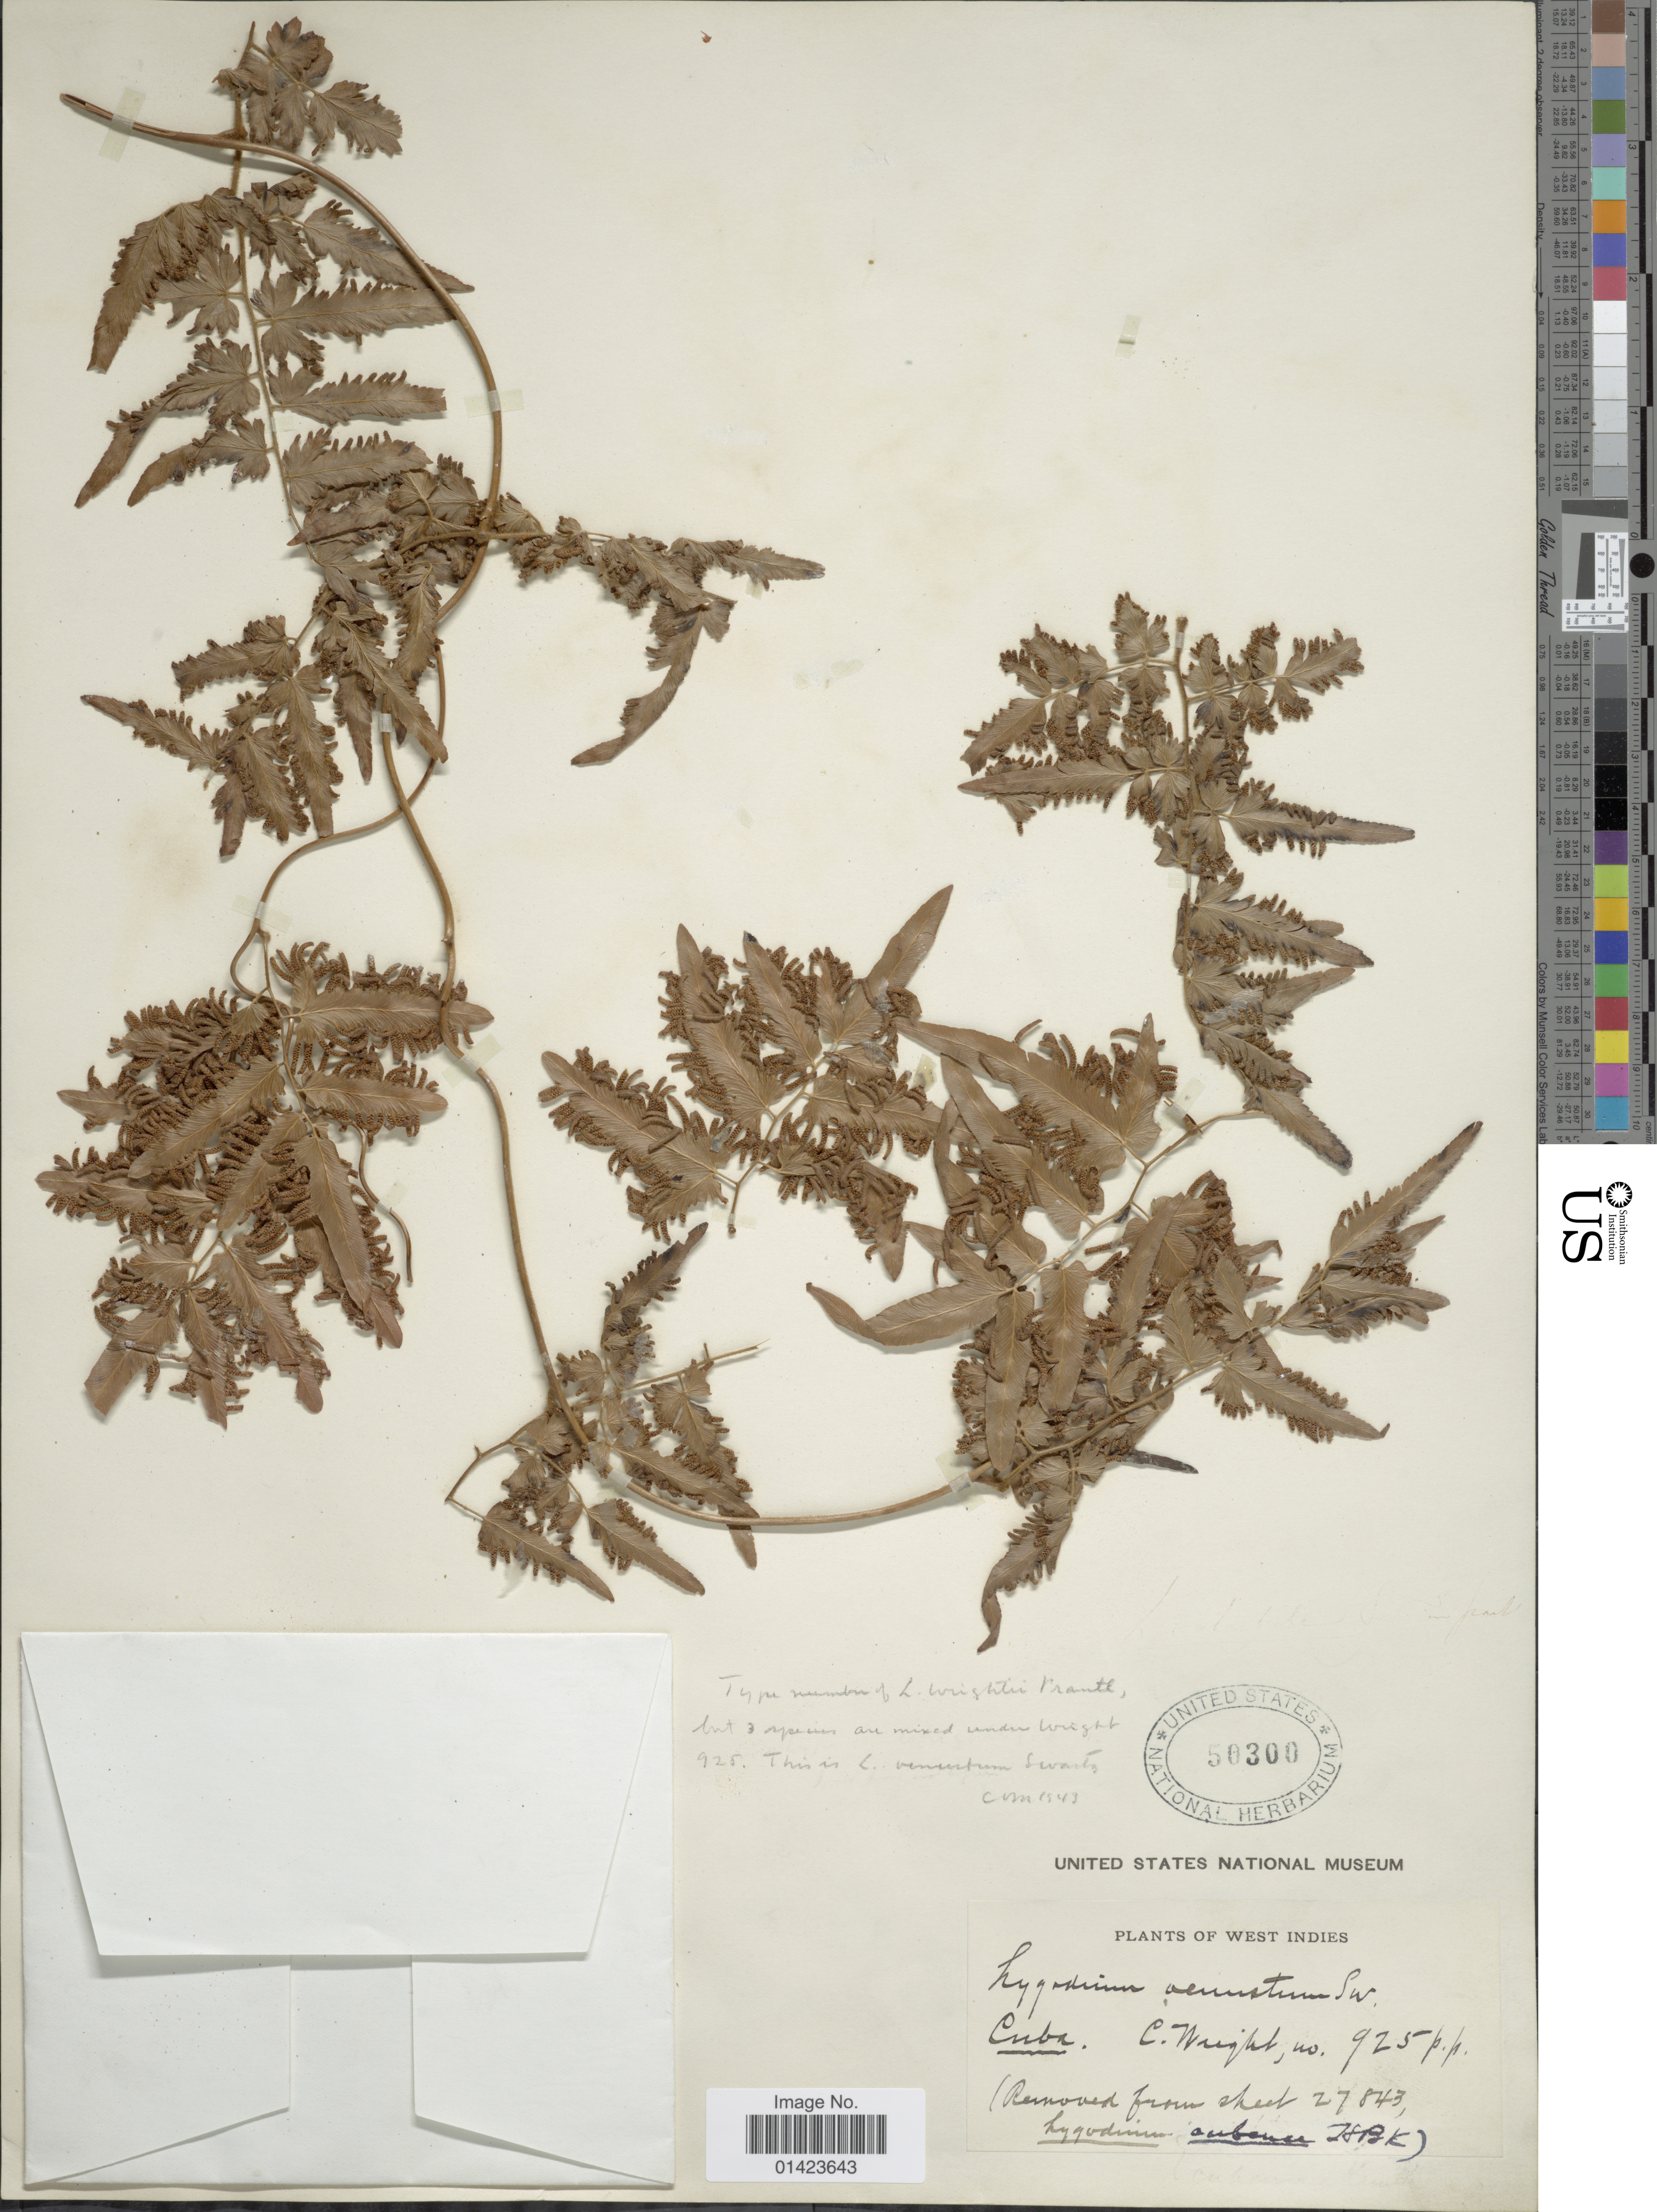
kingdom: Plantae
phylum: Tracheophyta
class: Polypodiopsida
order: Schizaeales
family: Lygodiaceae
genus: Lygodium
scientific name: Lygodium venustum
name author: Sw.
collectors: C. Wright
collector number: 925pp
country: Cuba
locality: West Indies, Cuba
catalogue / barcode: US 50300